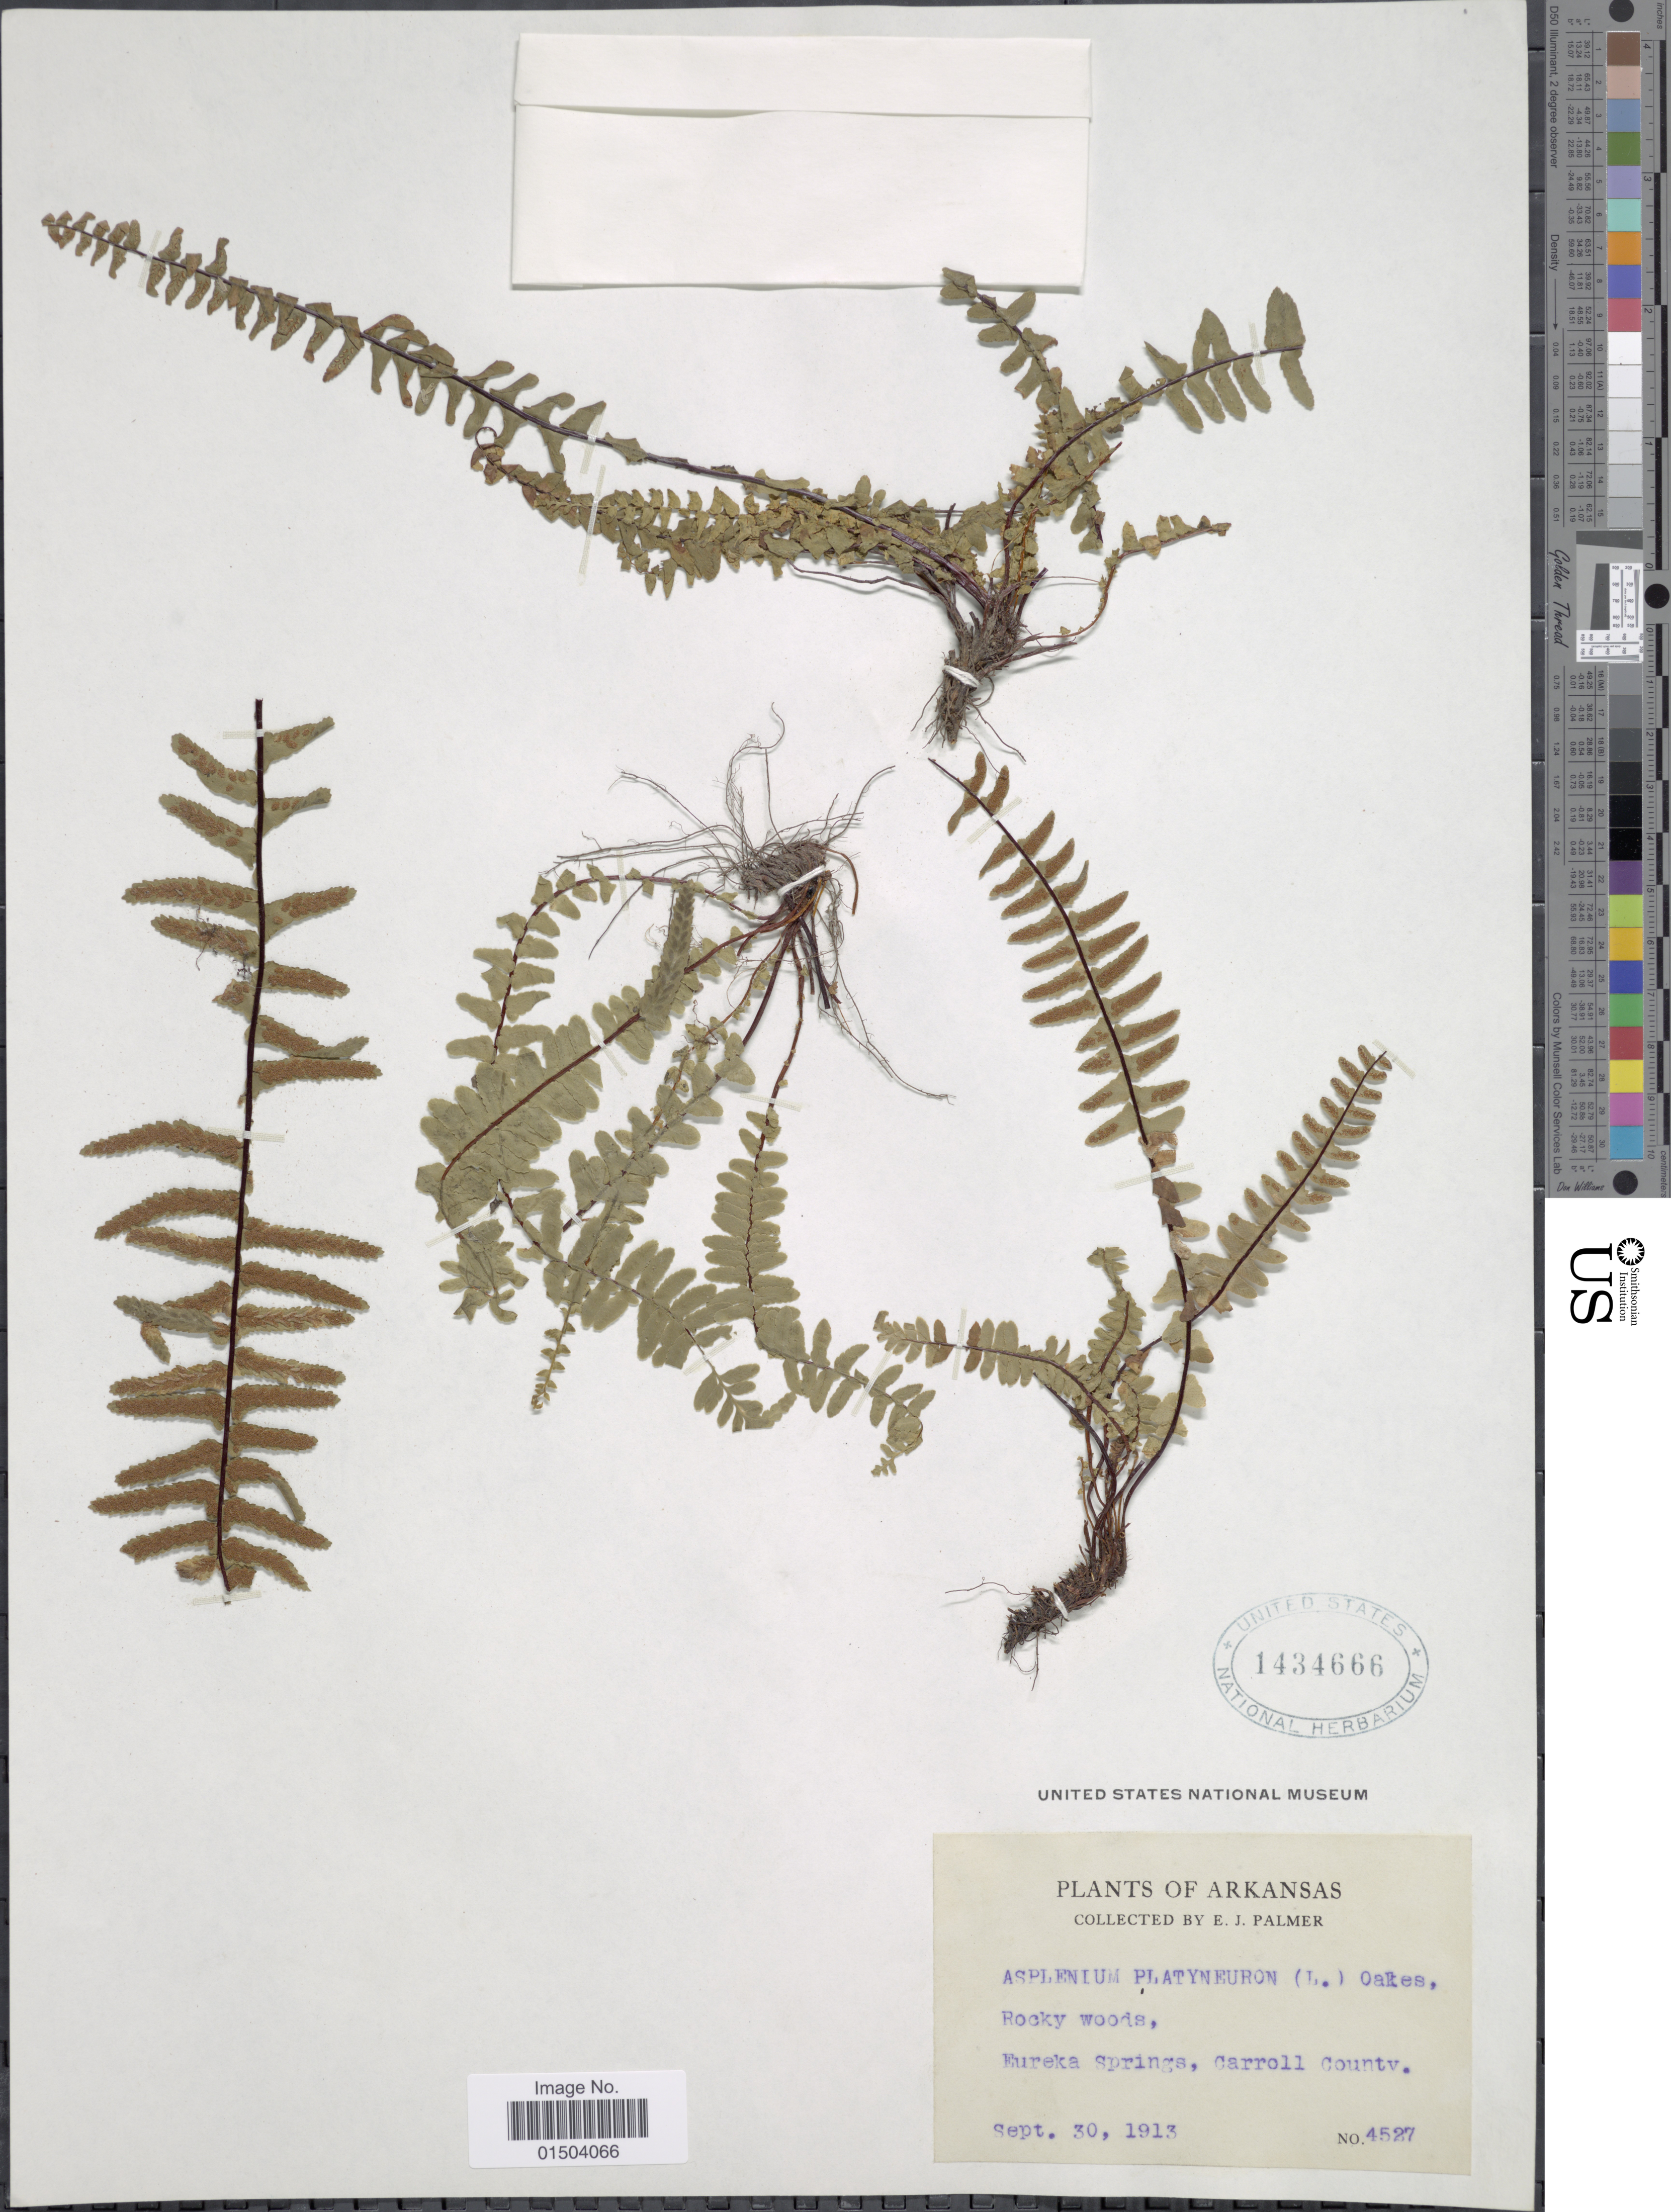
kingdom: Plantae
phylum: Tracheophyta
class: Polypodiopsida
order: Polypodiales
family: Aspleniaceae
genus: Asplenium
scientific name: Asplenium platyneuron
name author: (L.) Britton, Stearns & Poggenb.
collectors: E. J. Palmer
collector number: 4527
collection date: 1913-09-30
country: United States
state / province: Arkansas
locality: Rocky woods, Eureka Springs, Carroll County.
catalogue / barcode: US 1434666